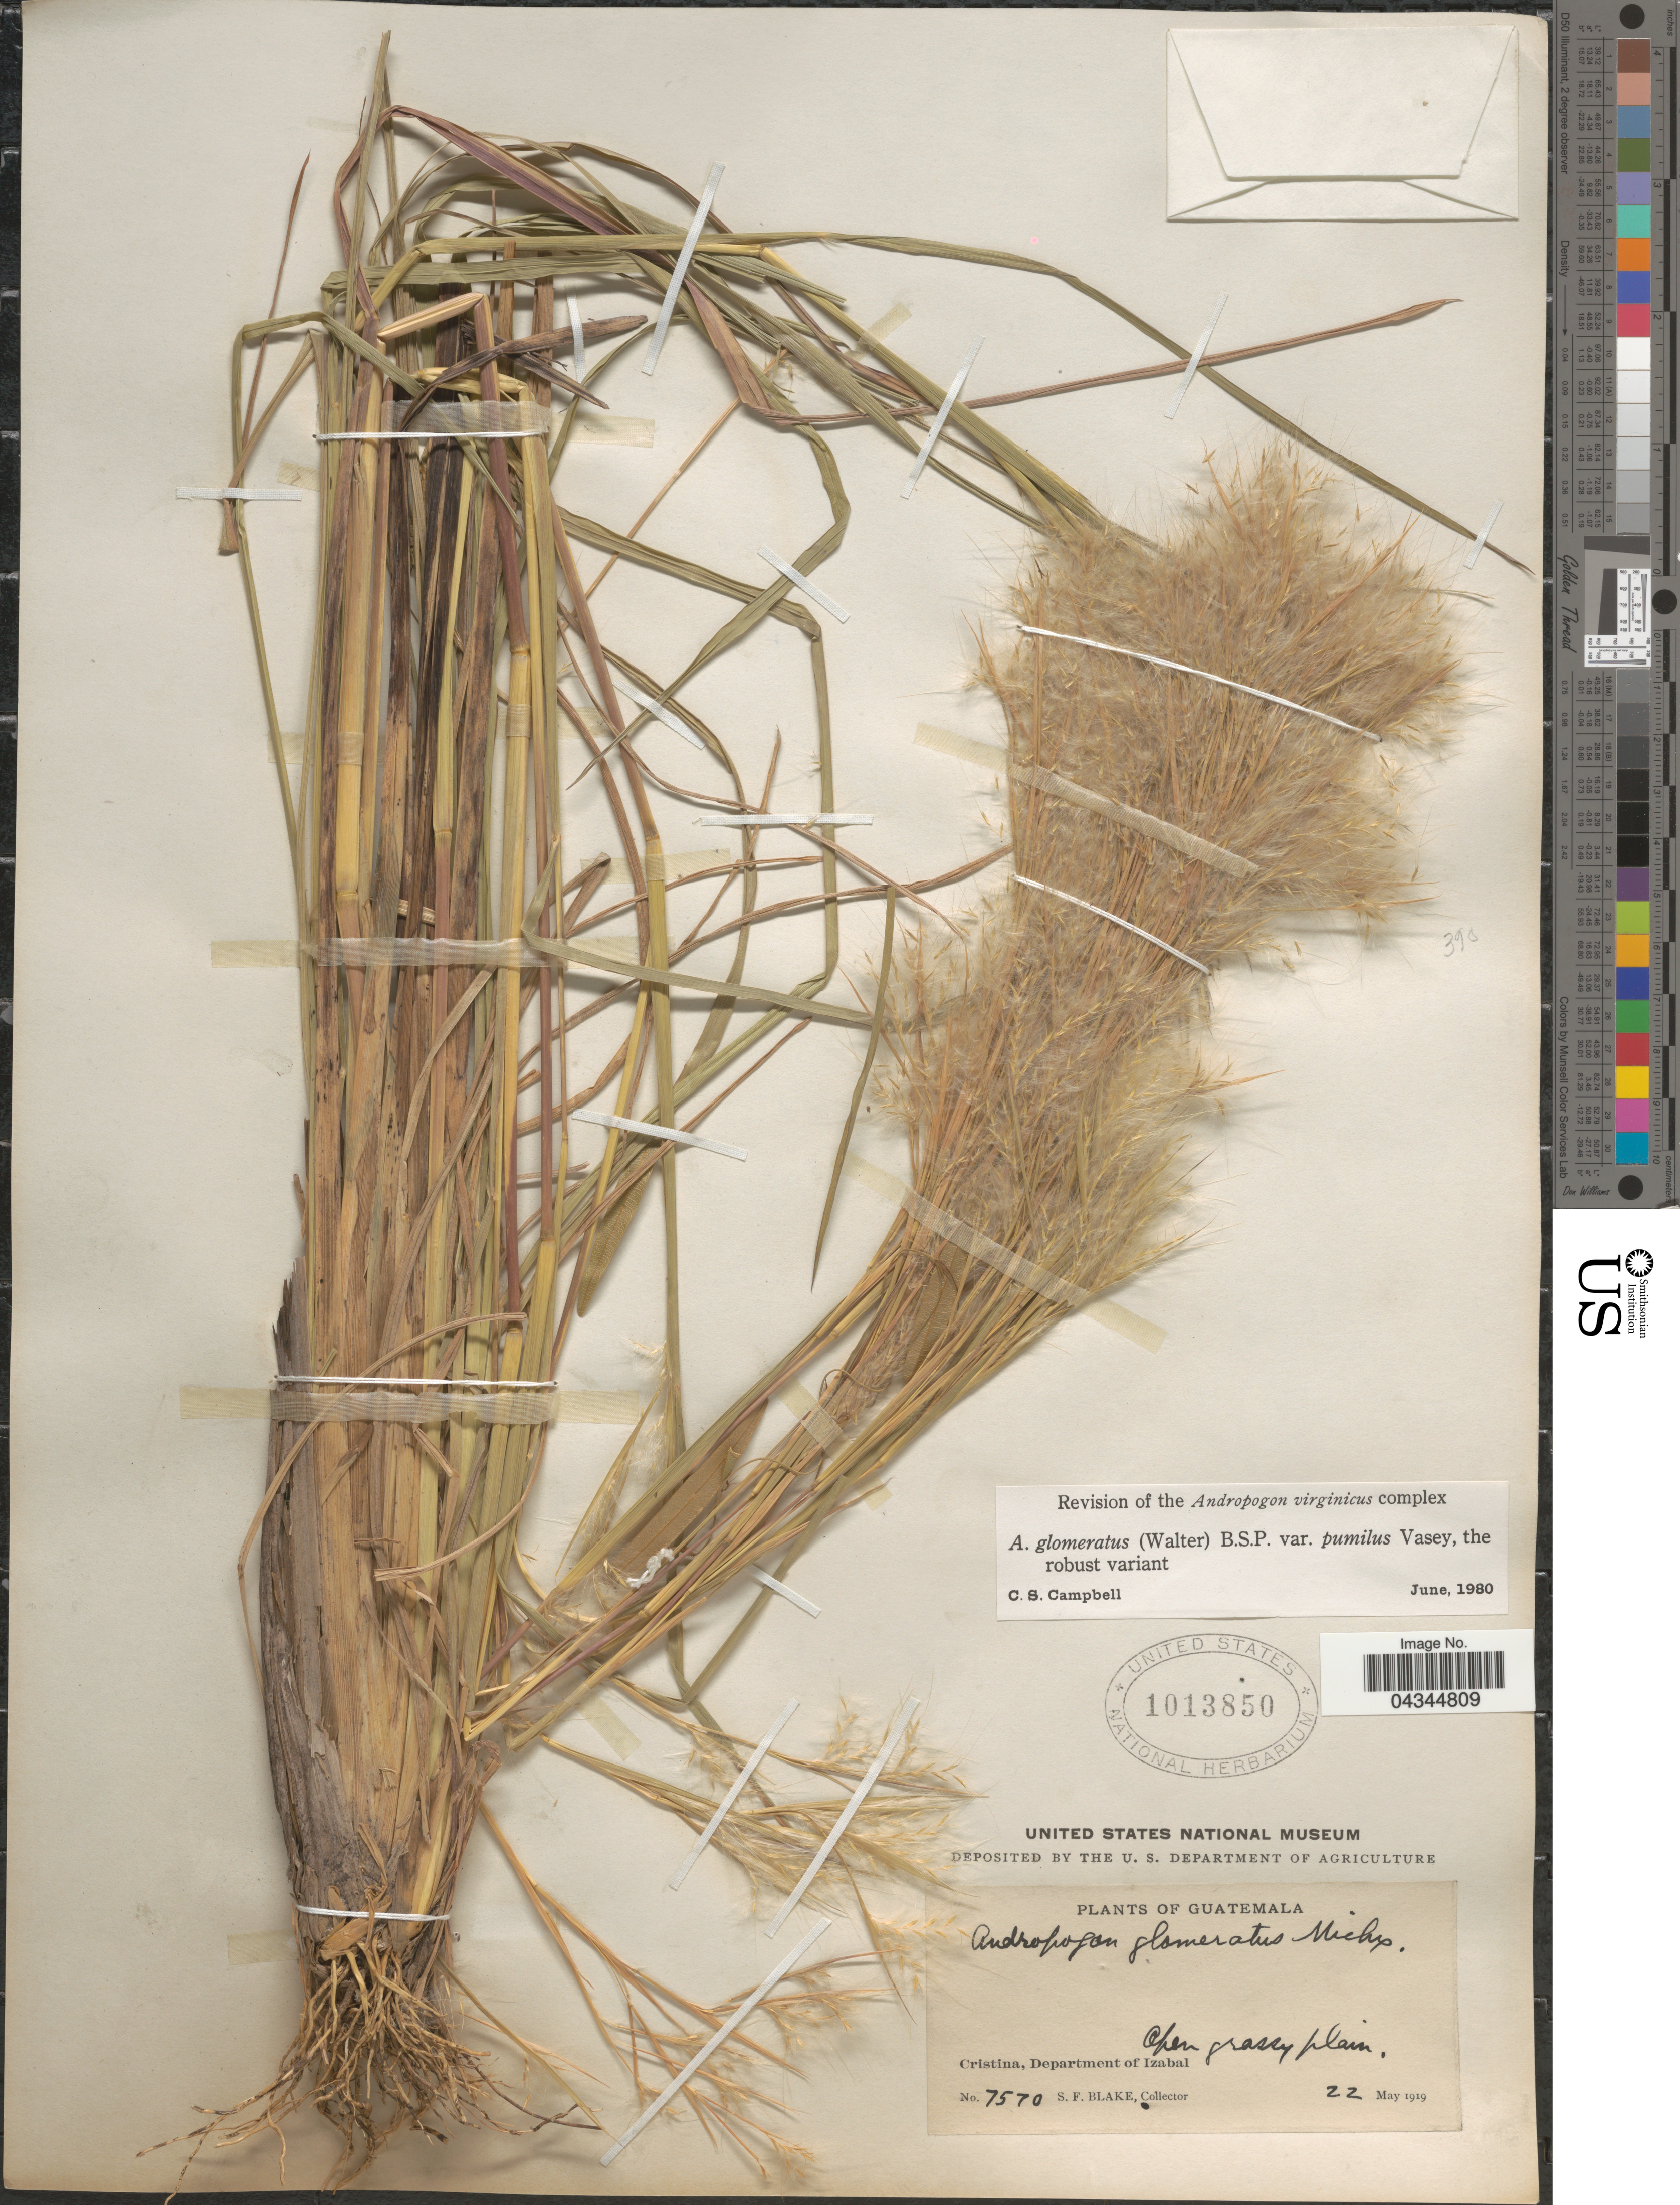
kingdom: Plantae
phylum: Tracheophyta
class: Liliopsida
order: Poales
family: Poaceae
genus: Andropogon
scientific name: Andropogon glomeratus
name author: (Walter) Britton et al.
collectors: S. Blake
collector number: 7570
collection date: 1919-05-22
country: Guatemala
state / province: Izabal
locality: Open grassy plain. Cristina, Department of Izabal.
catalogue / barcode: US 1013850